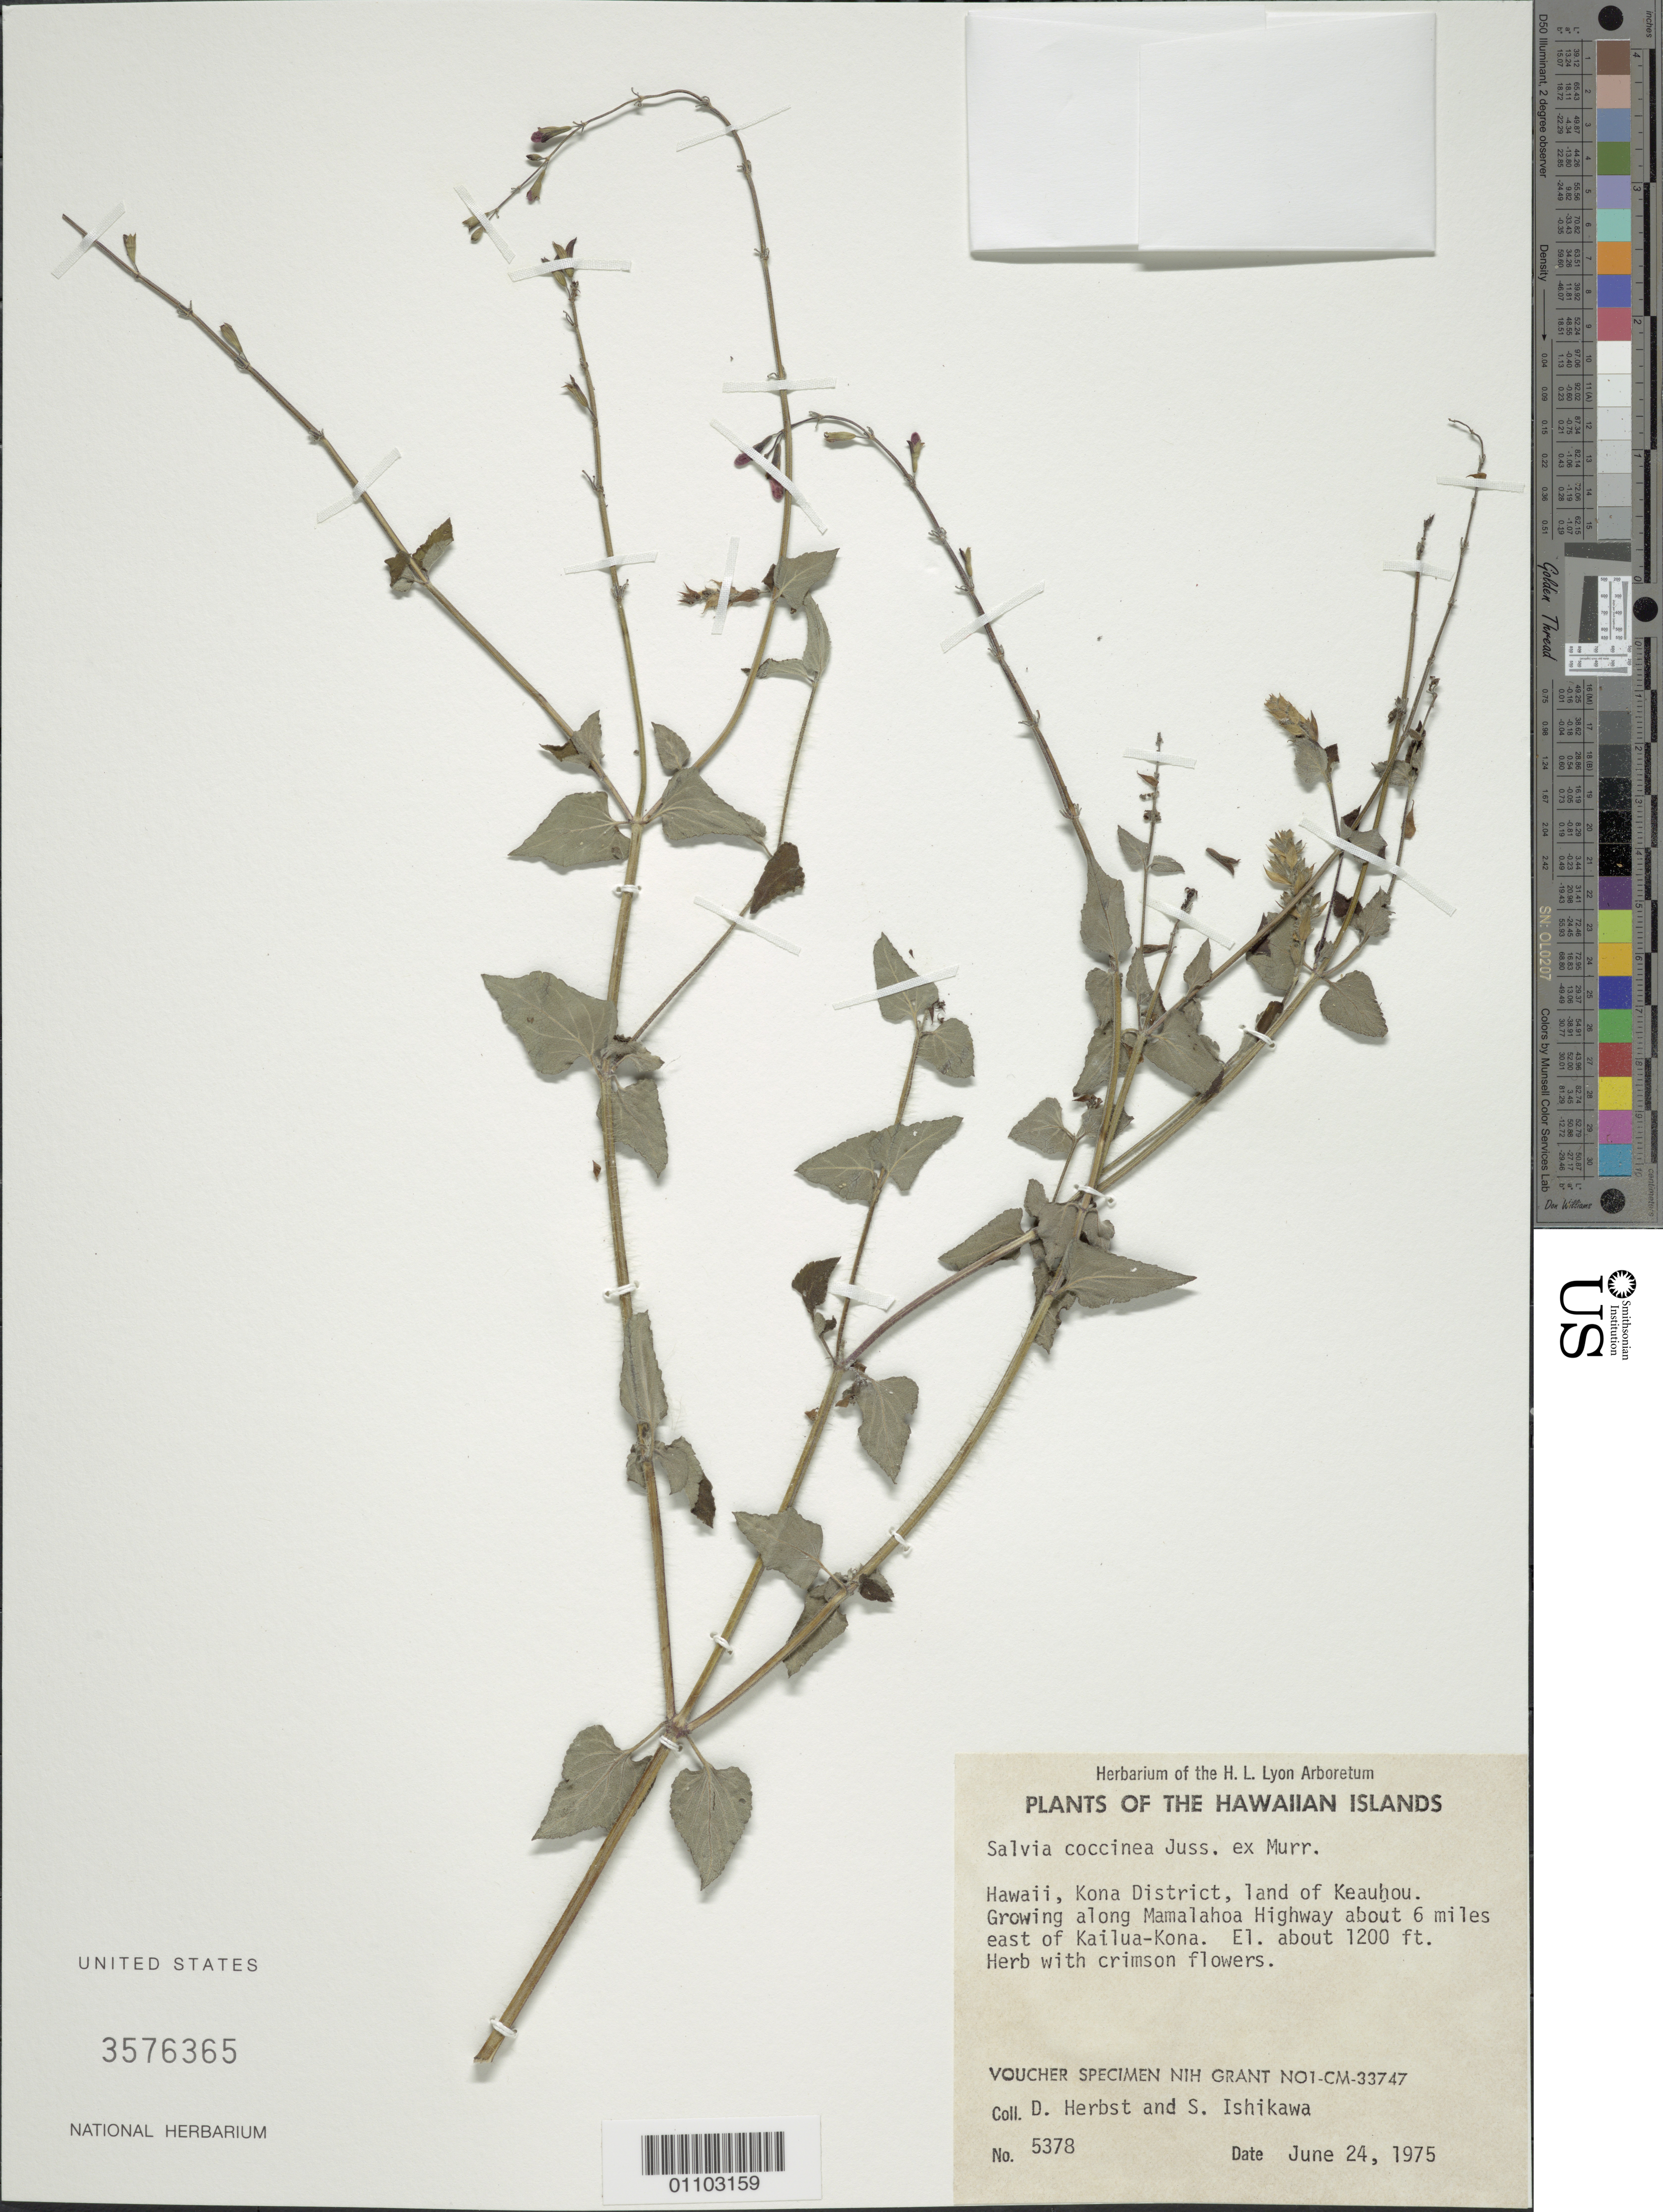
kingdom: Plantae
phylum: Tracheophyta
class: Magnoliopsida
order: Lamiales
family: Lamiaceae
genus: Salvia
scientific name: Salvia coccinea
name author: Etl.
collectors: D. R. Herbst & S. Ishikawa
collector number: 5378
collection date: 1975-06-24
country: United States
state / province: Hawaii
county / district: Hawaii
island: Hawaii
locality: Kona District, land of Keauhou, along Mamalahoa Highway about 6 miles east of Kailua- Kona.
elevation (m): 366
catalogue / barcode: US 3576365